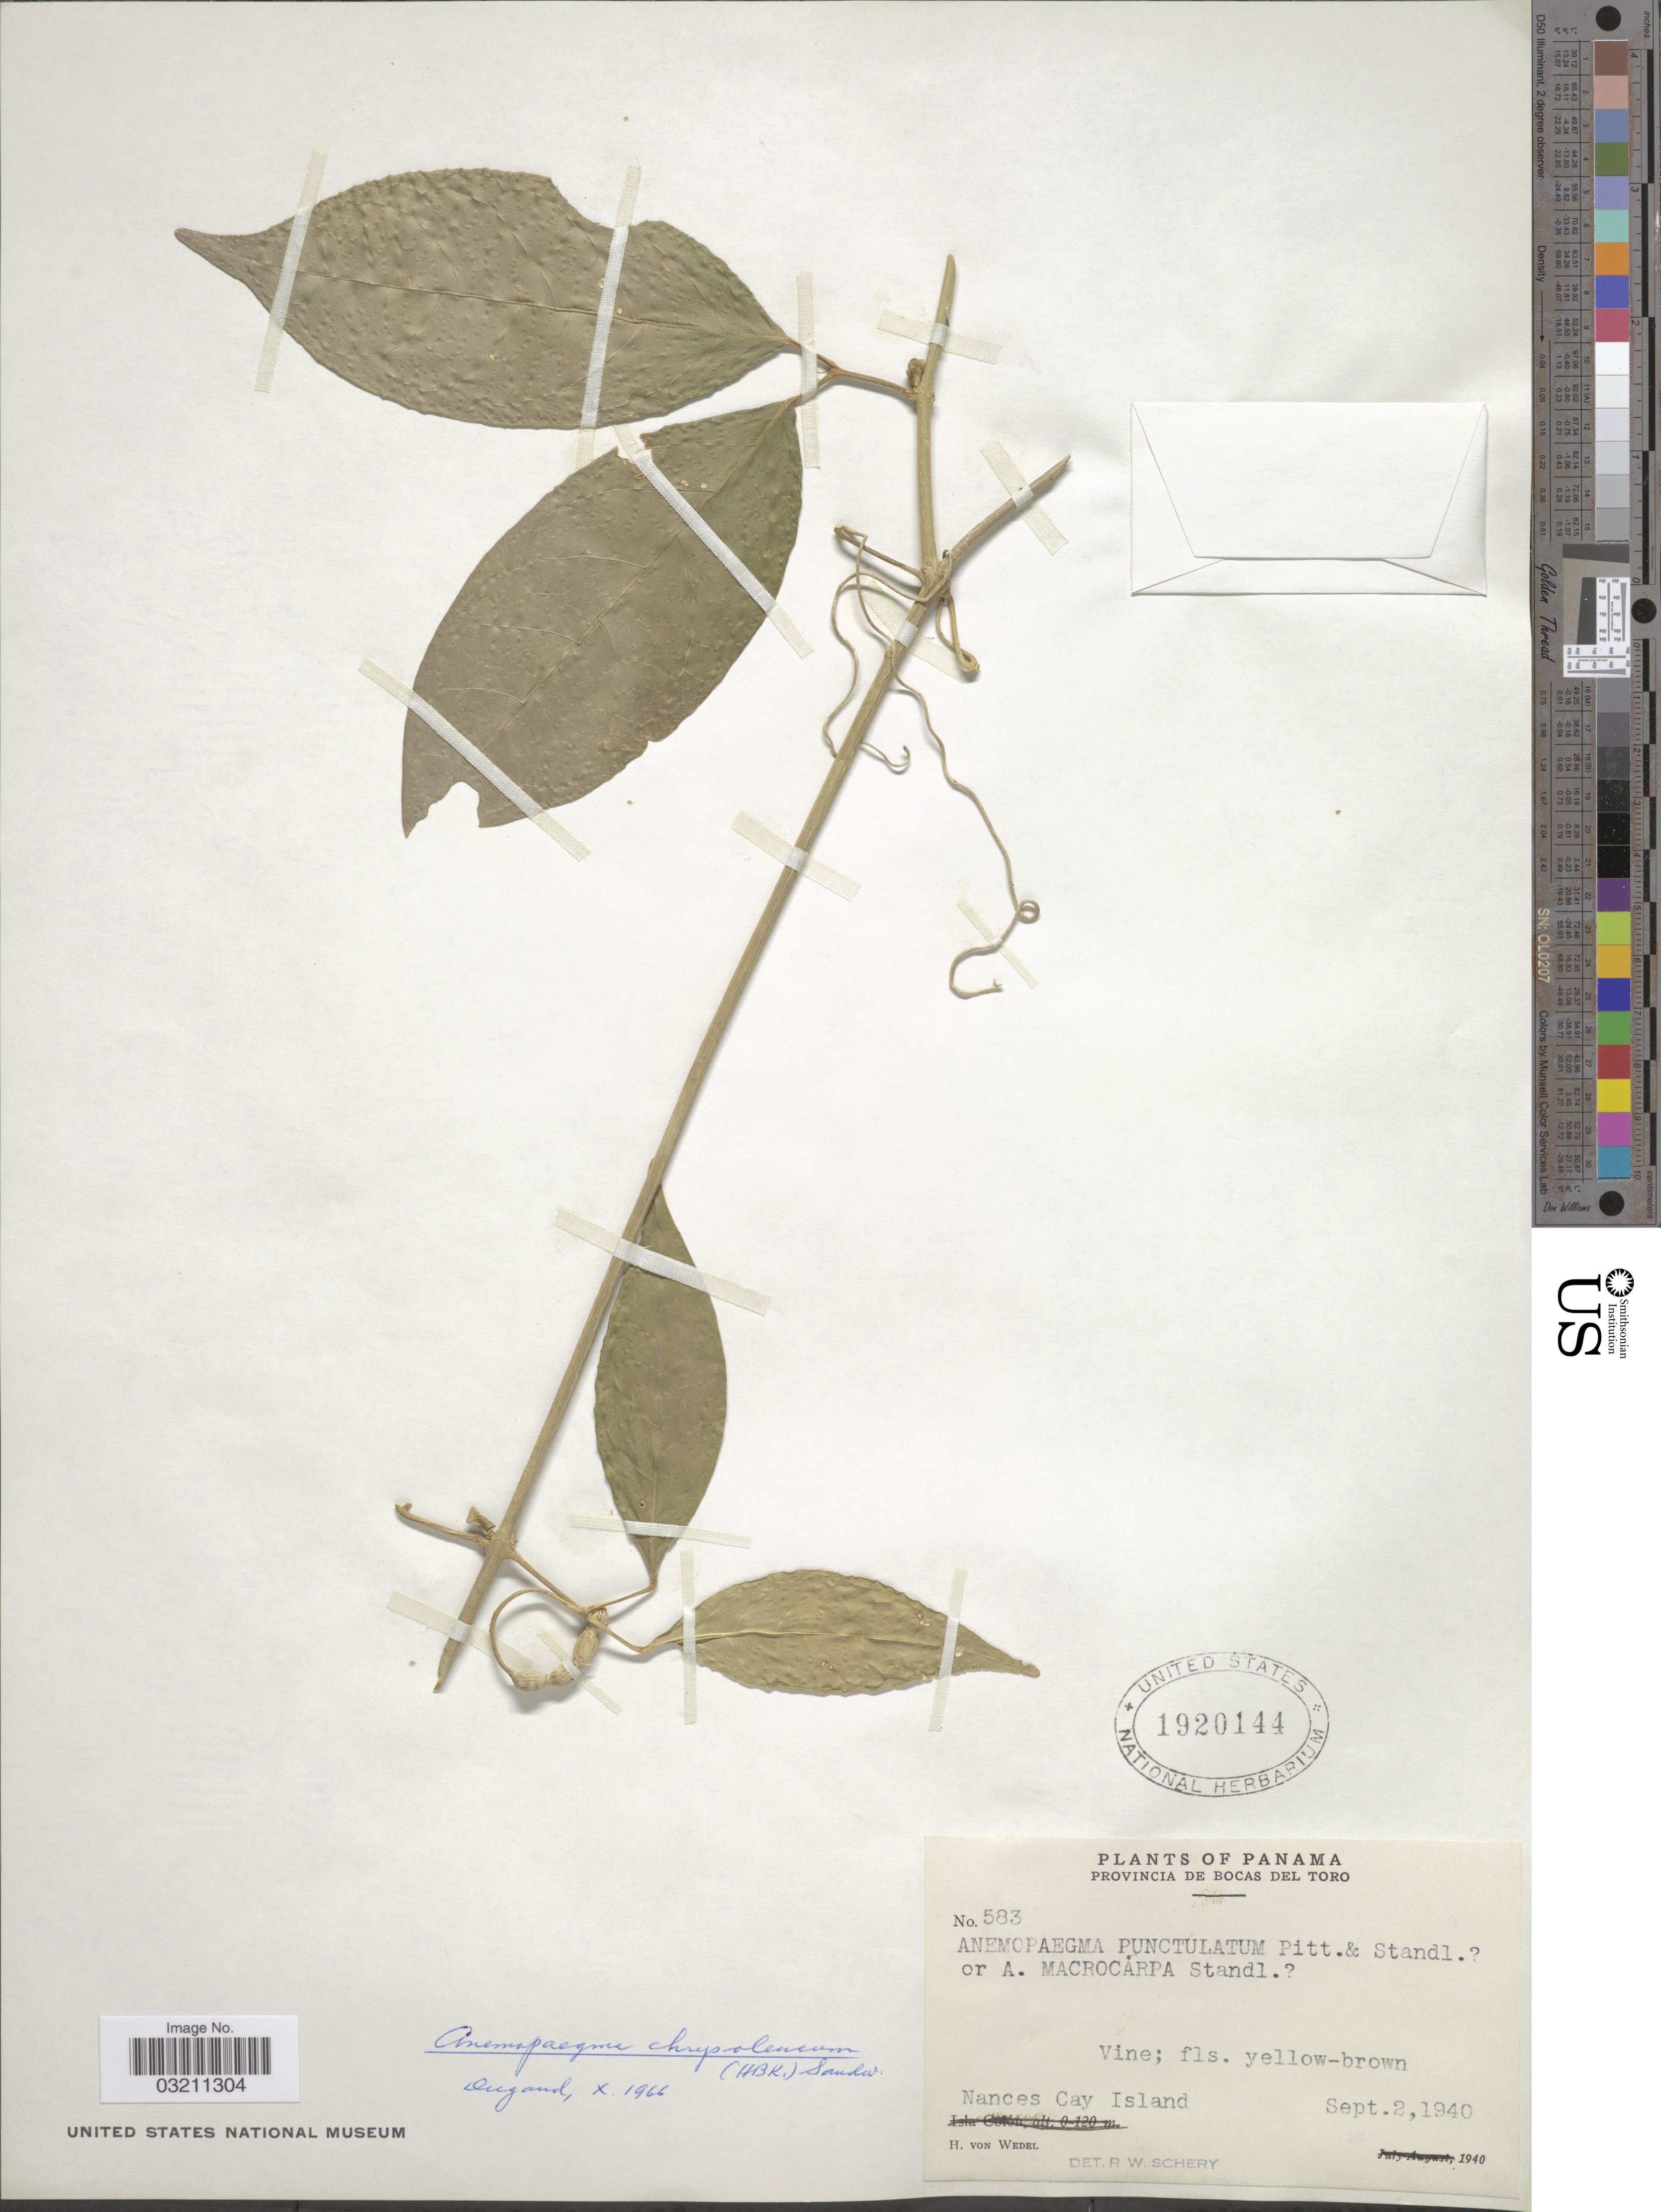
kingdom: Plantae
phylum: Tracheophyta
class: Magnoliopsida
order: Lamiales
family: Bignoniaceae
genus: Anemopaegma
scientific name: Anemopaegma chrysoleucum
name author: (Kunth) Sandwith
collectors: H. von Wedel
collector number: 583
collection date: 1940-09-02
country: Panama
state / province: Bocas del Toro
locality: Nances Cay Island.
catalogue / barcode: US 1920144